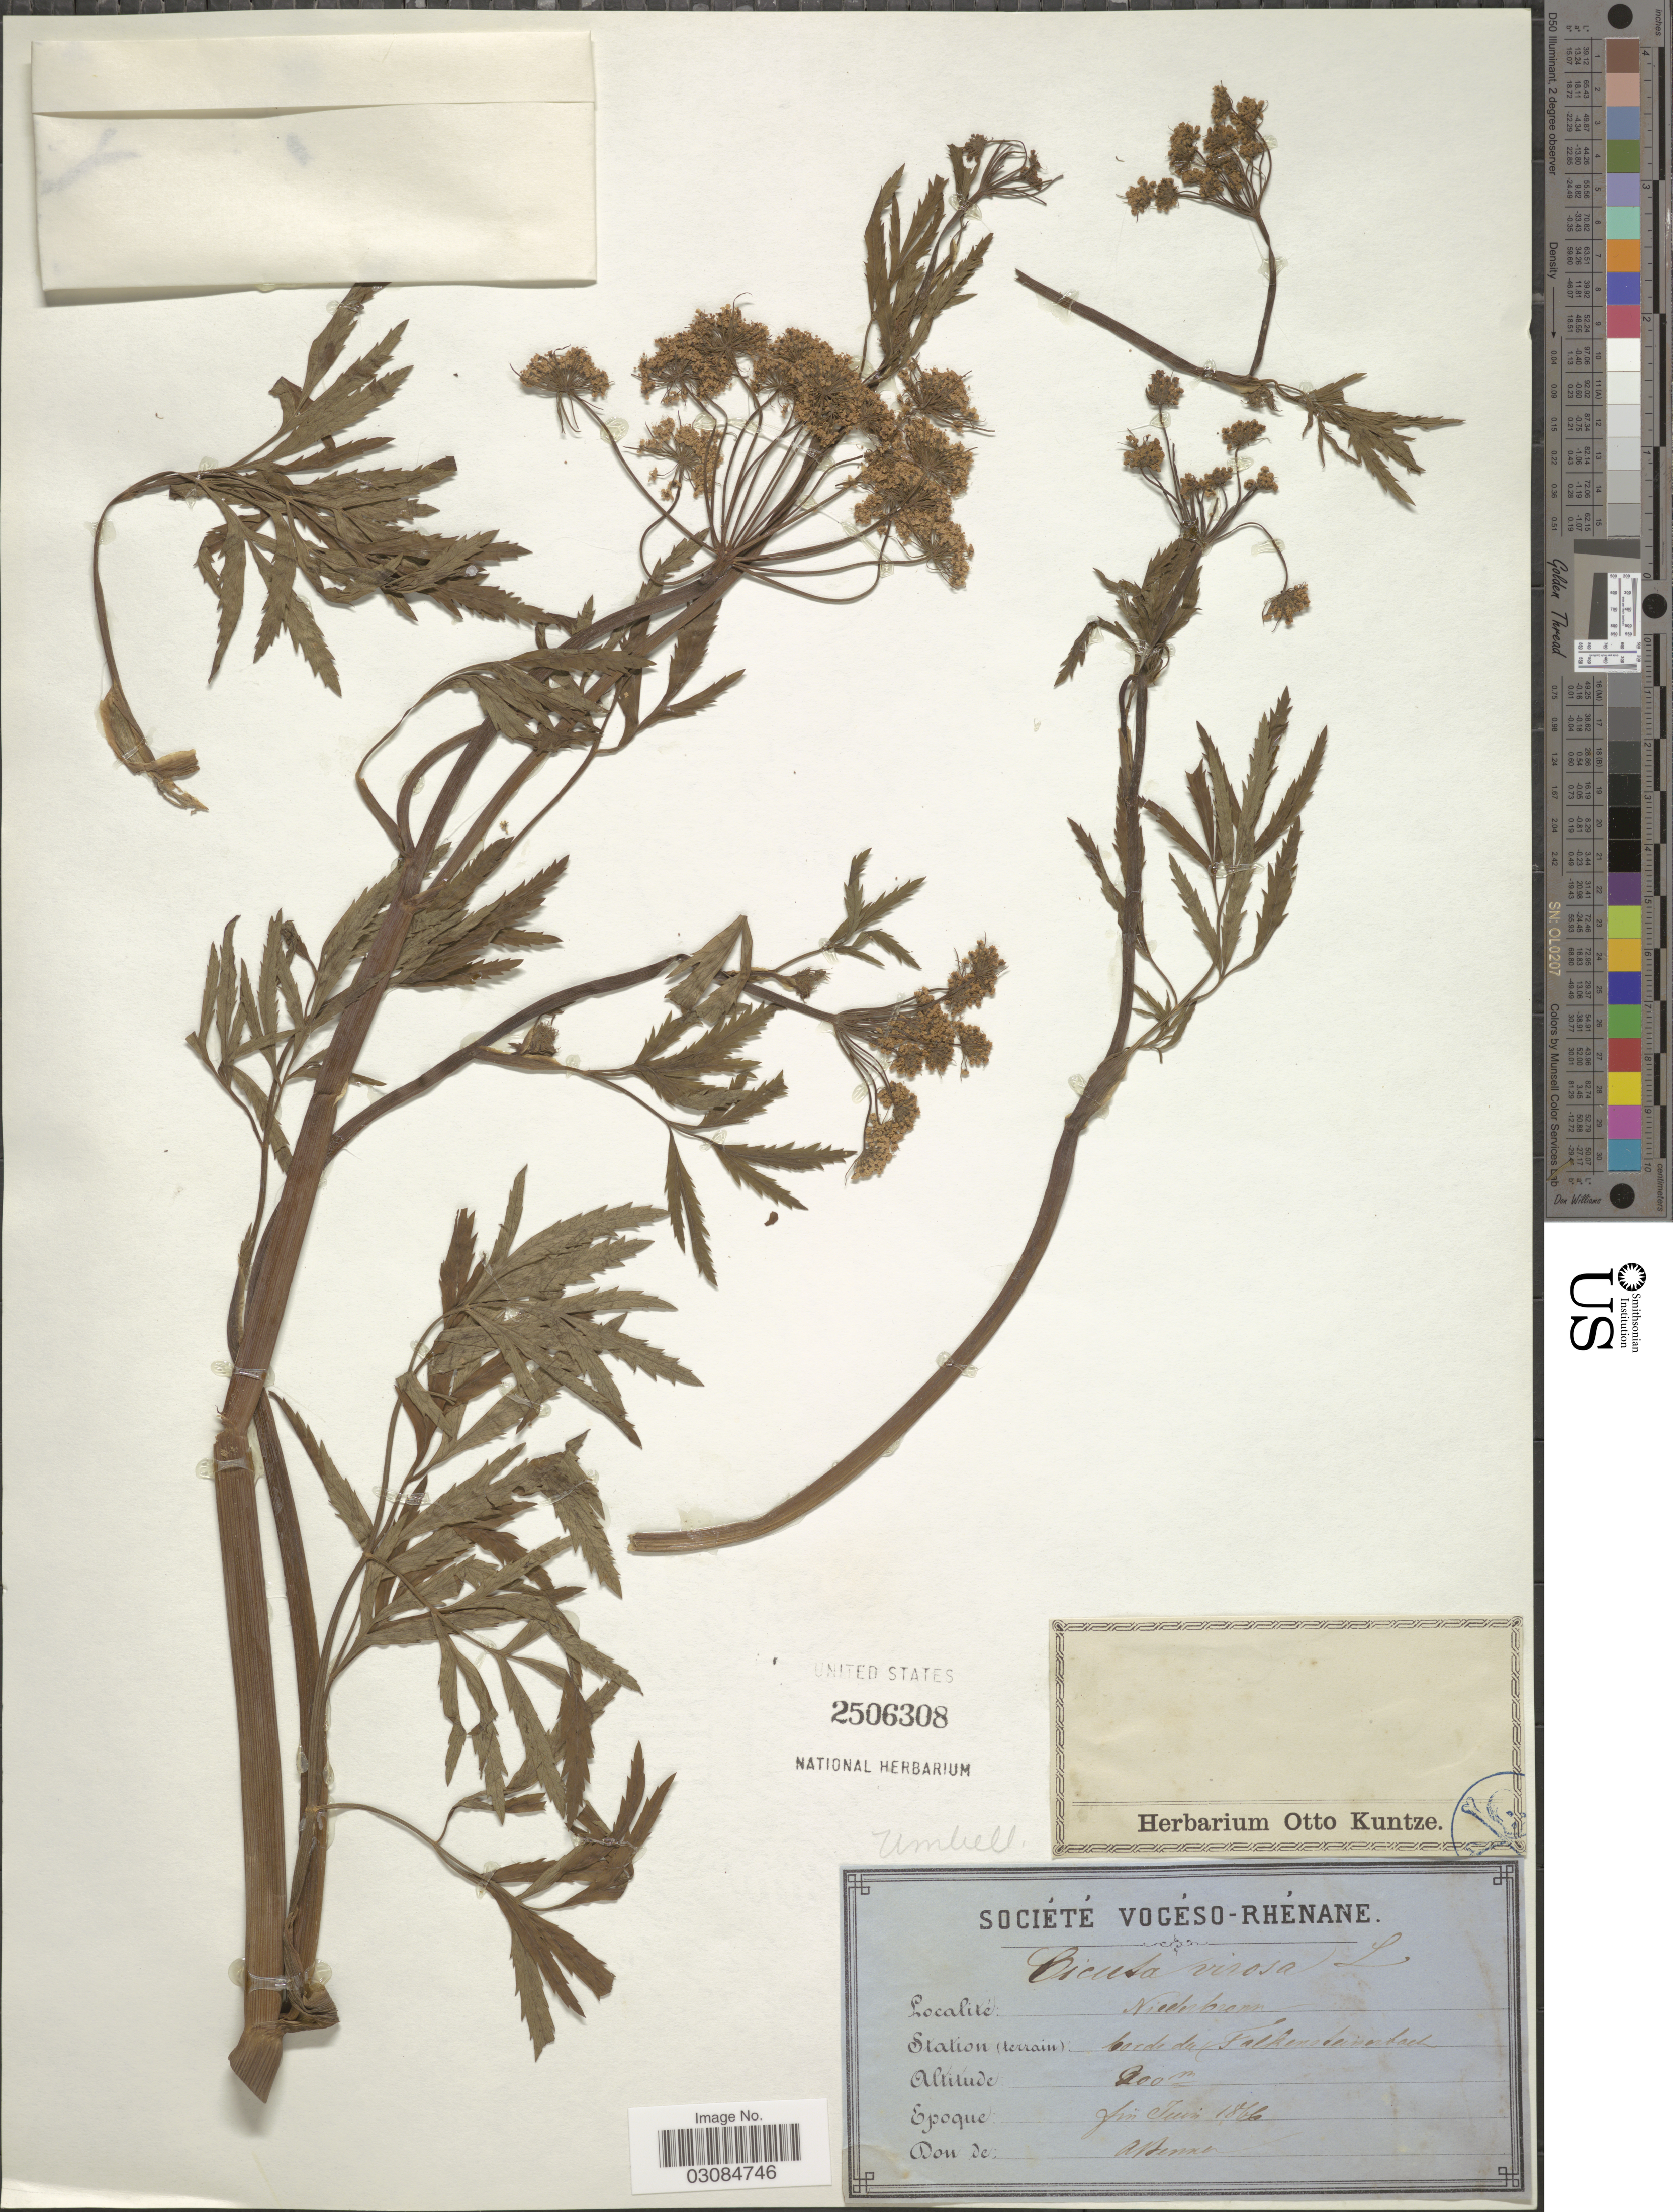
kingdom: Plantae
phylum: Tracheophyta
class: Magnoliopsida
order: Apiales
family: Apiaceae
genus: Cicuta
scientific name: Cicuta virosa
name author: L.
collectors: A. Benner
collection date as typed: Fin Juin 1866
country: France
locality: Société Vogéso-Rhénane. Niederbronn.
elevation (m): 200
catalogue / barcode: US 2506308